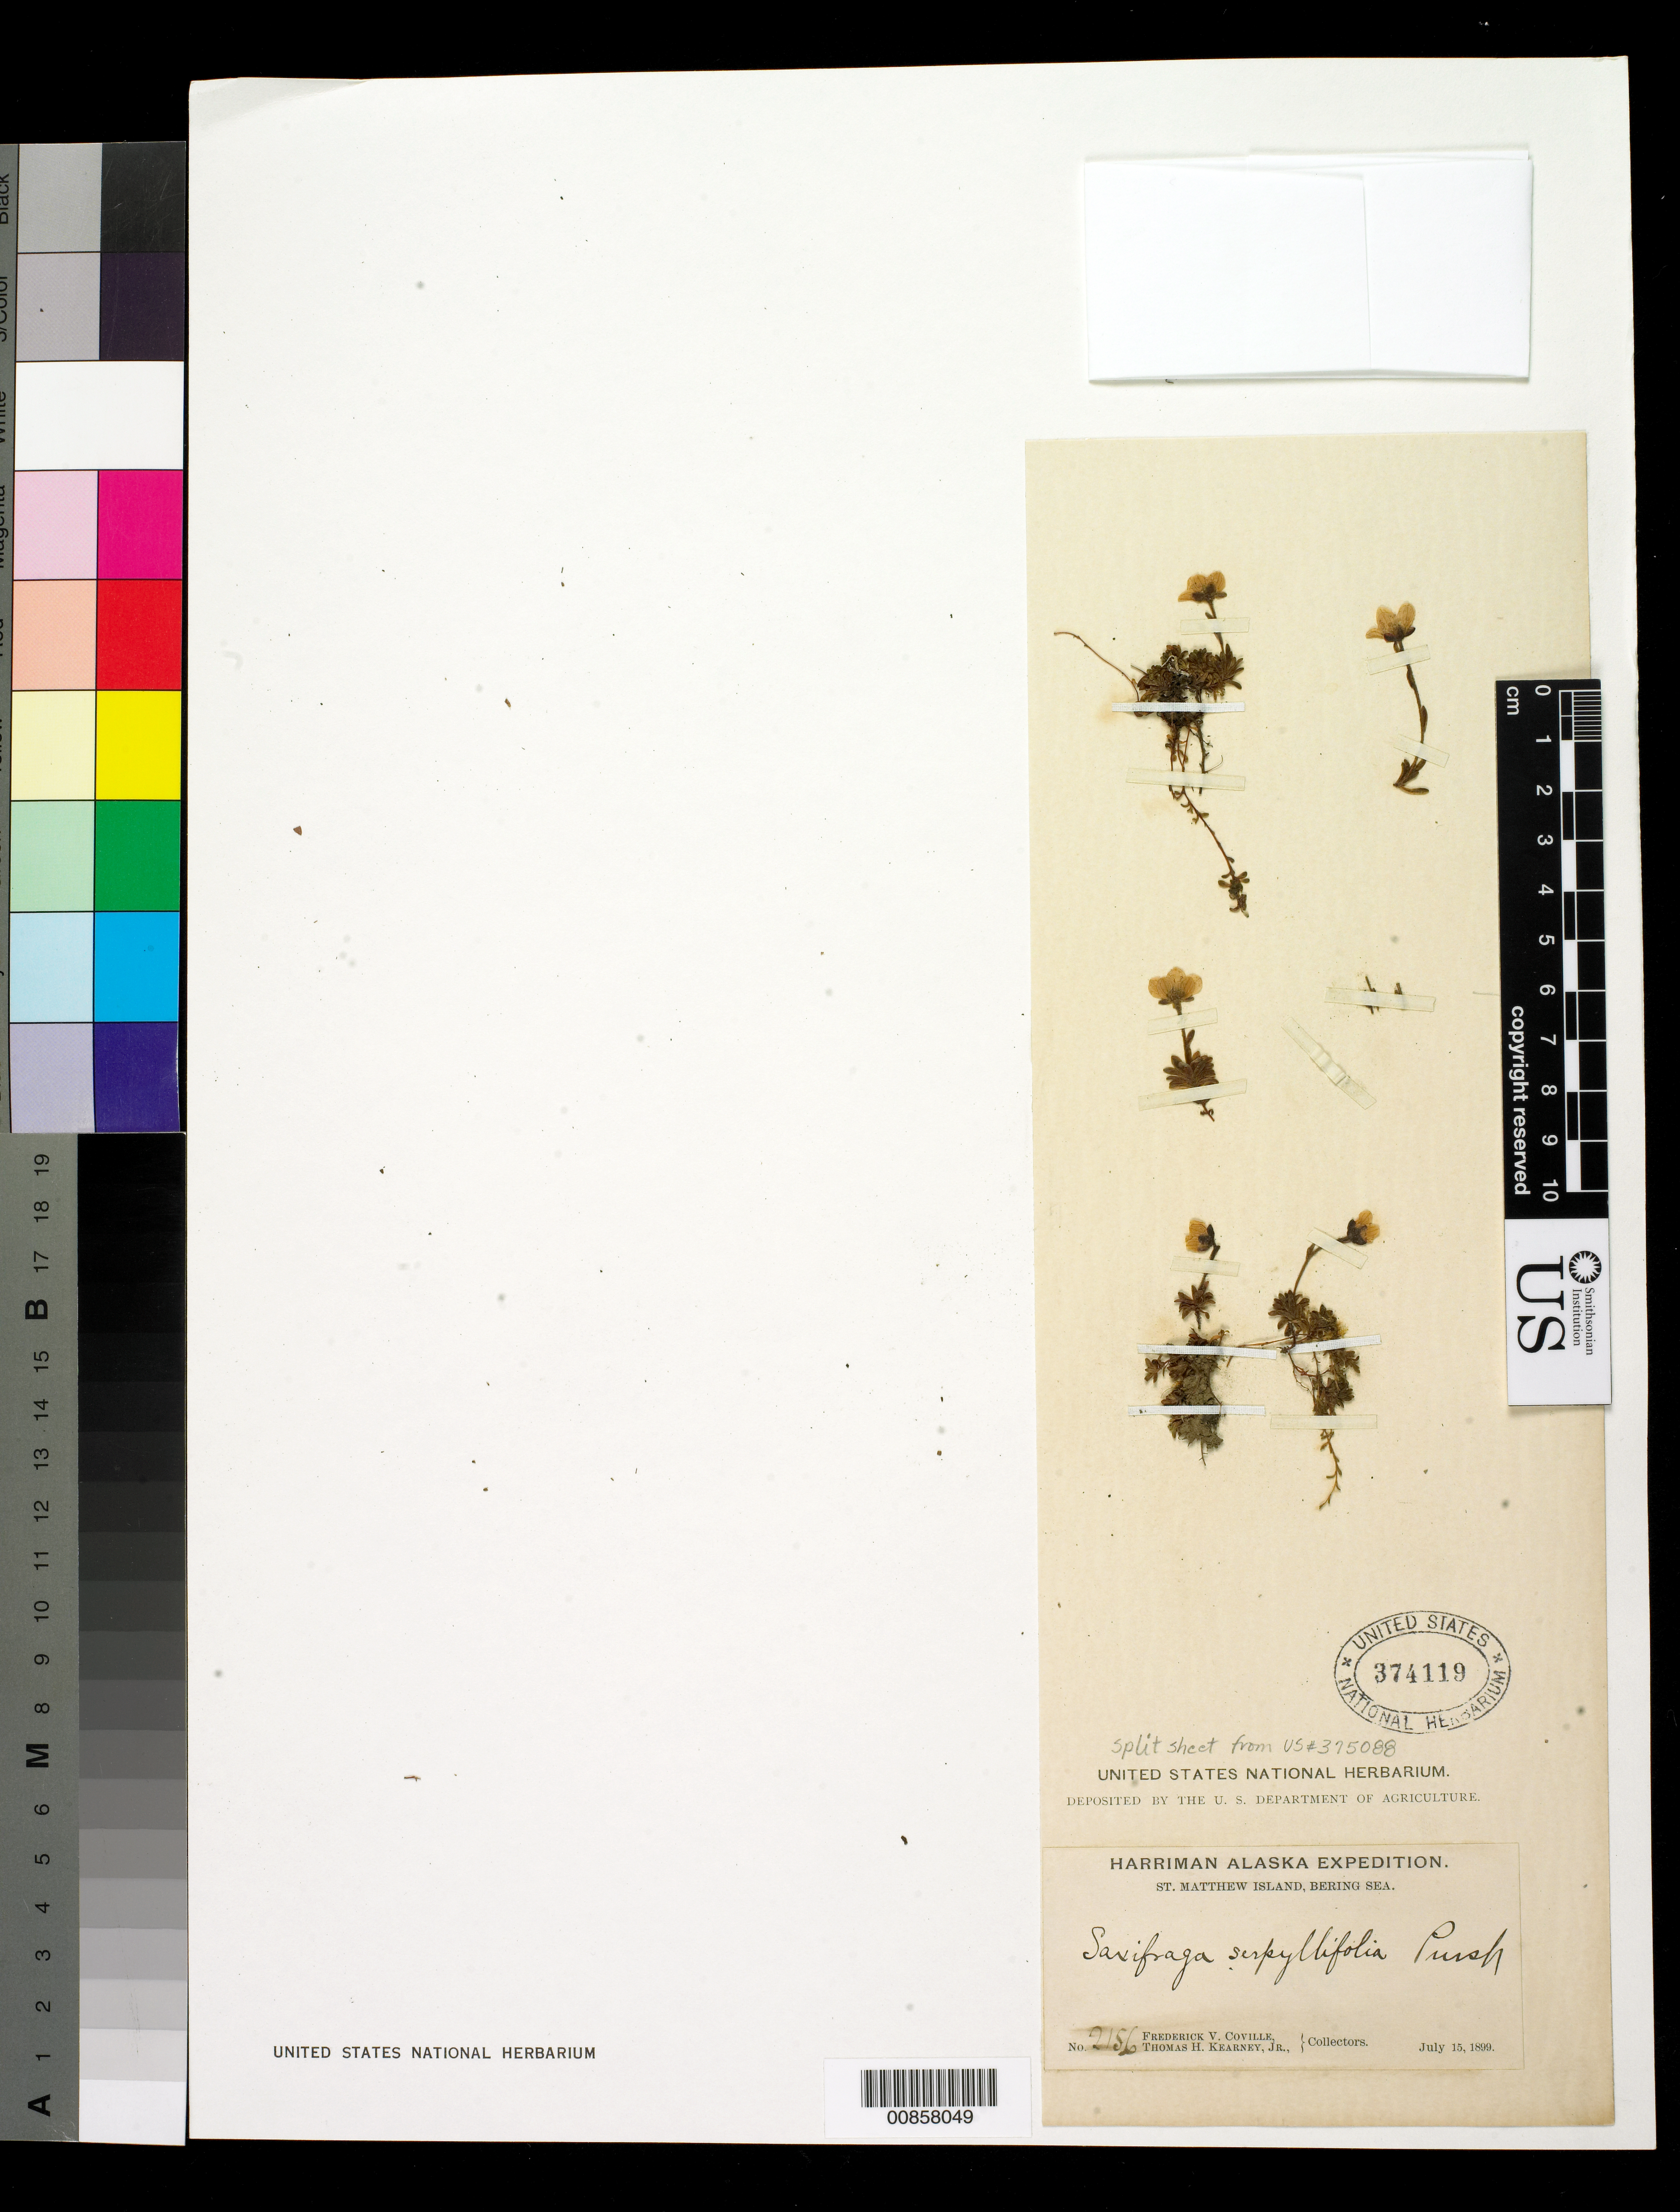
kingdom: Plantae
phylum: Tracheophyta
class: Magnoliopsida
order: Saxifragales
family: Saxifragaceae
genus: Saxifraga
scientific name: Saxifraga serpyllifolia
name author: Pursh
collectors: F. V. Coville & T. H. Kearney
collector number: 2156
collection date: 1899-07-15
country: United States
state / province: Alaska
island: St. Matthew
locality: Bering Sea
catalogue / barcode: US 374119